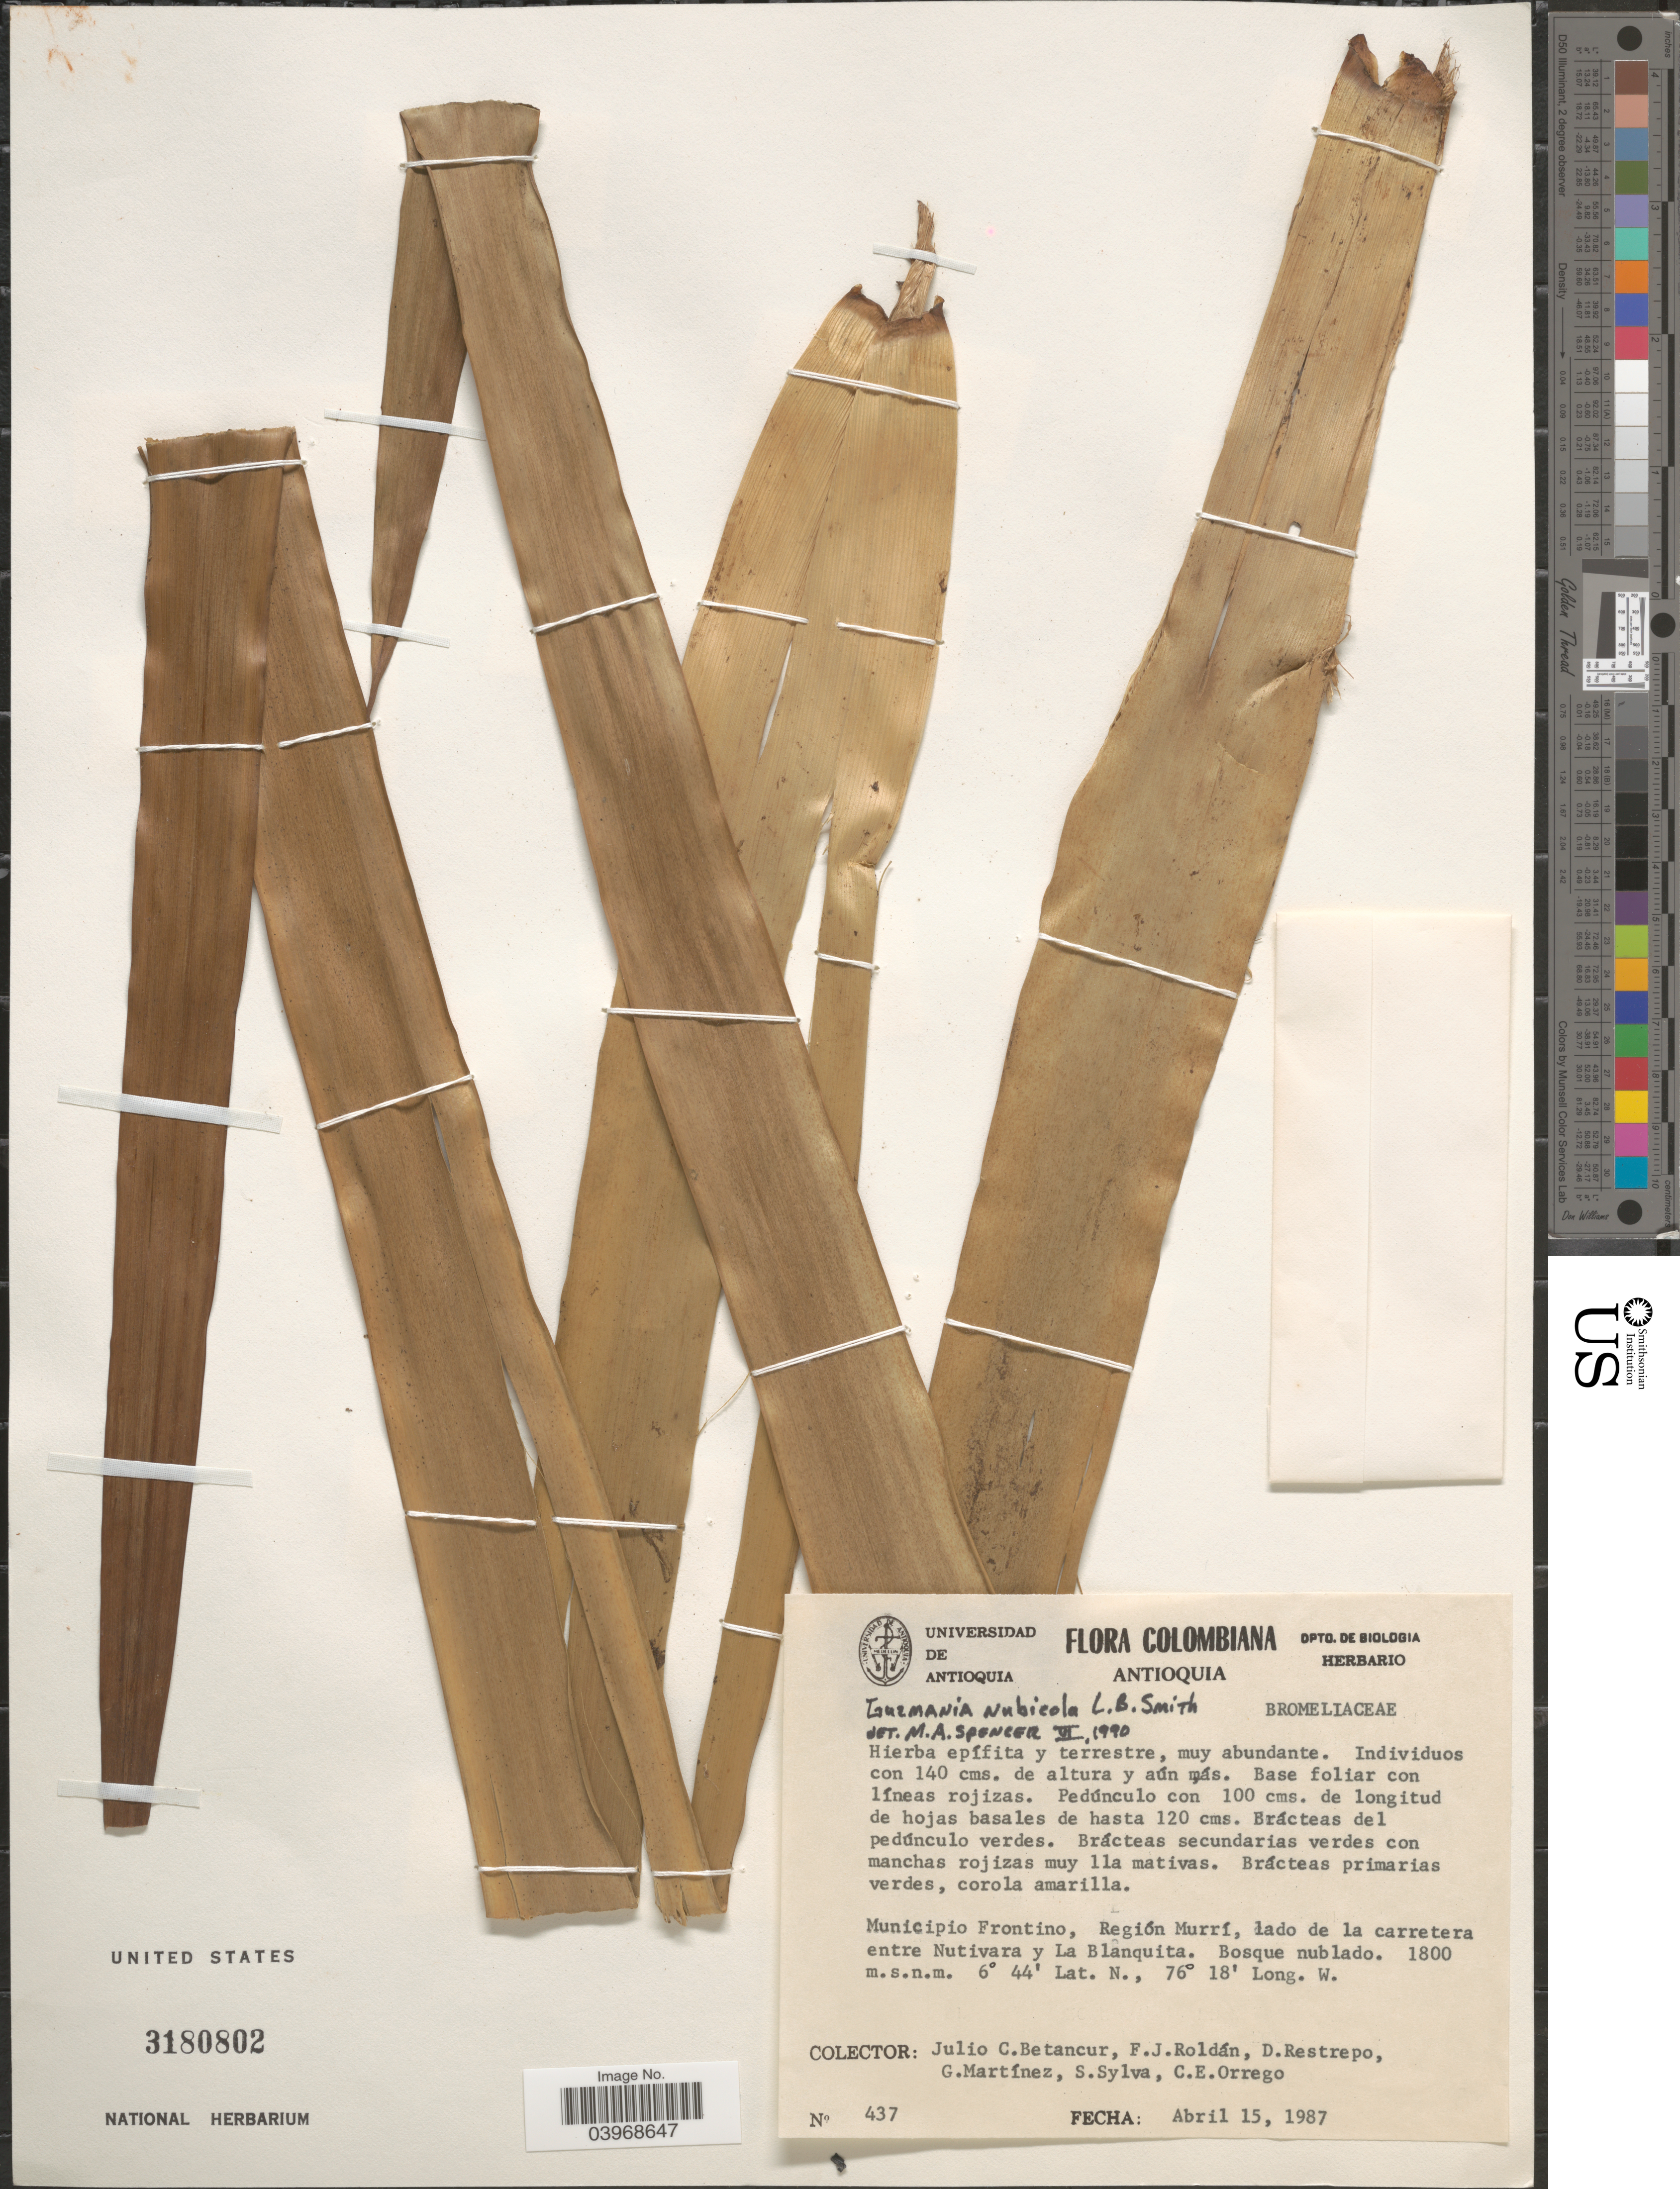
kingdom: Plantae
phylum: Tracheophyta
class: Liliopsida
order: Poales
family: Bromeliaceae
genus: Guzmania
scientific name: Guzmania nubicola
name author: L.B. Sm.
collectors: J. C. Betancur, F. J. Roldán, D. Restrepo, G. Martinez & et al.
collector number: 437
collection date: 1987-04-15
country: Colombia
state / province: Antioquia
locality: Municipio Frontino, Región Murrí, lado de la carretera entre Nutivara y La Blanquita.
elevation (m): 1800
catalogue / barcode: US 3180802